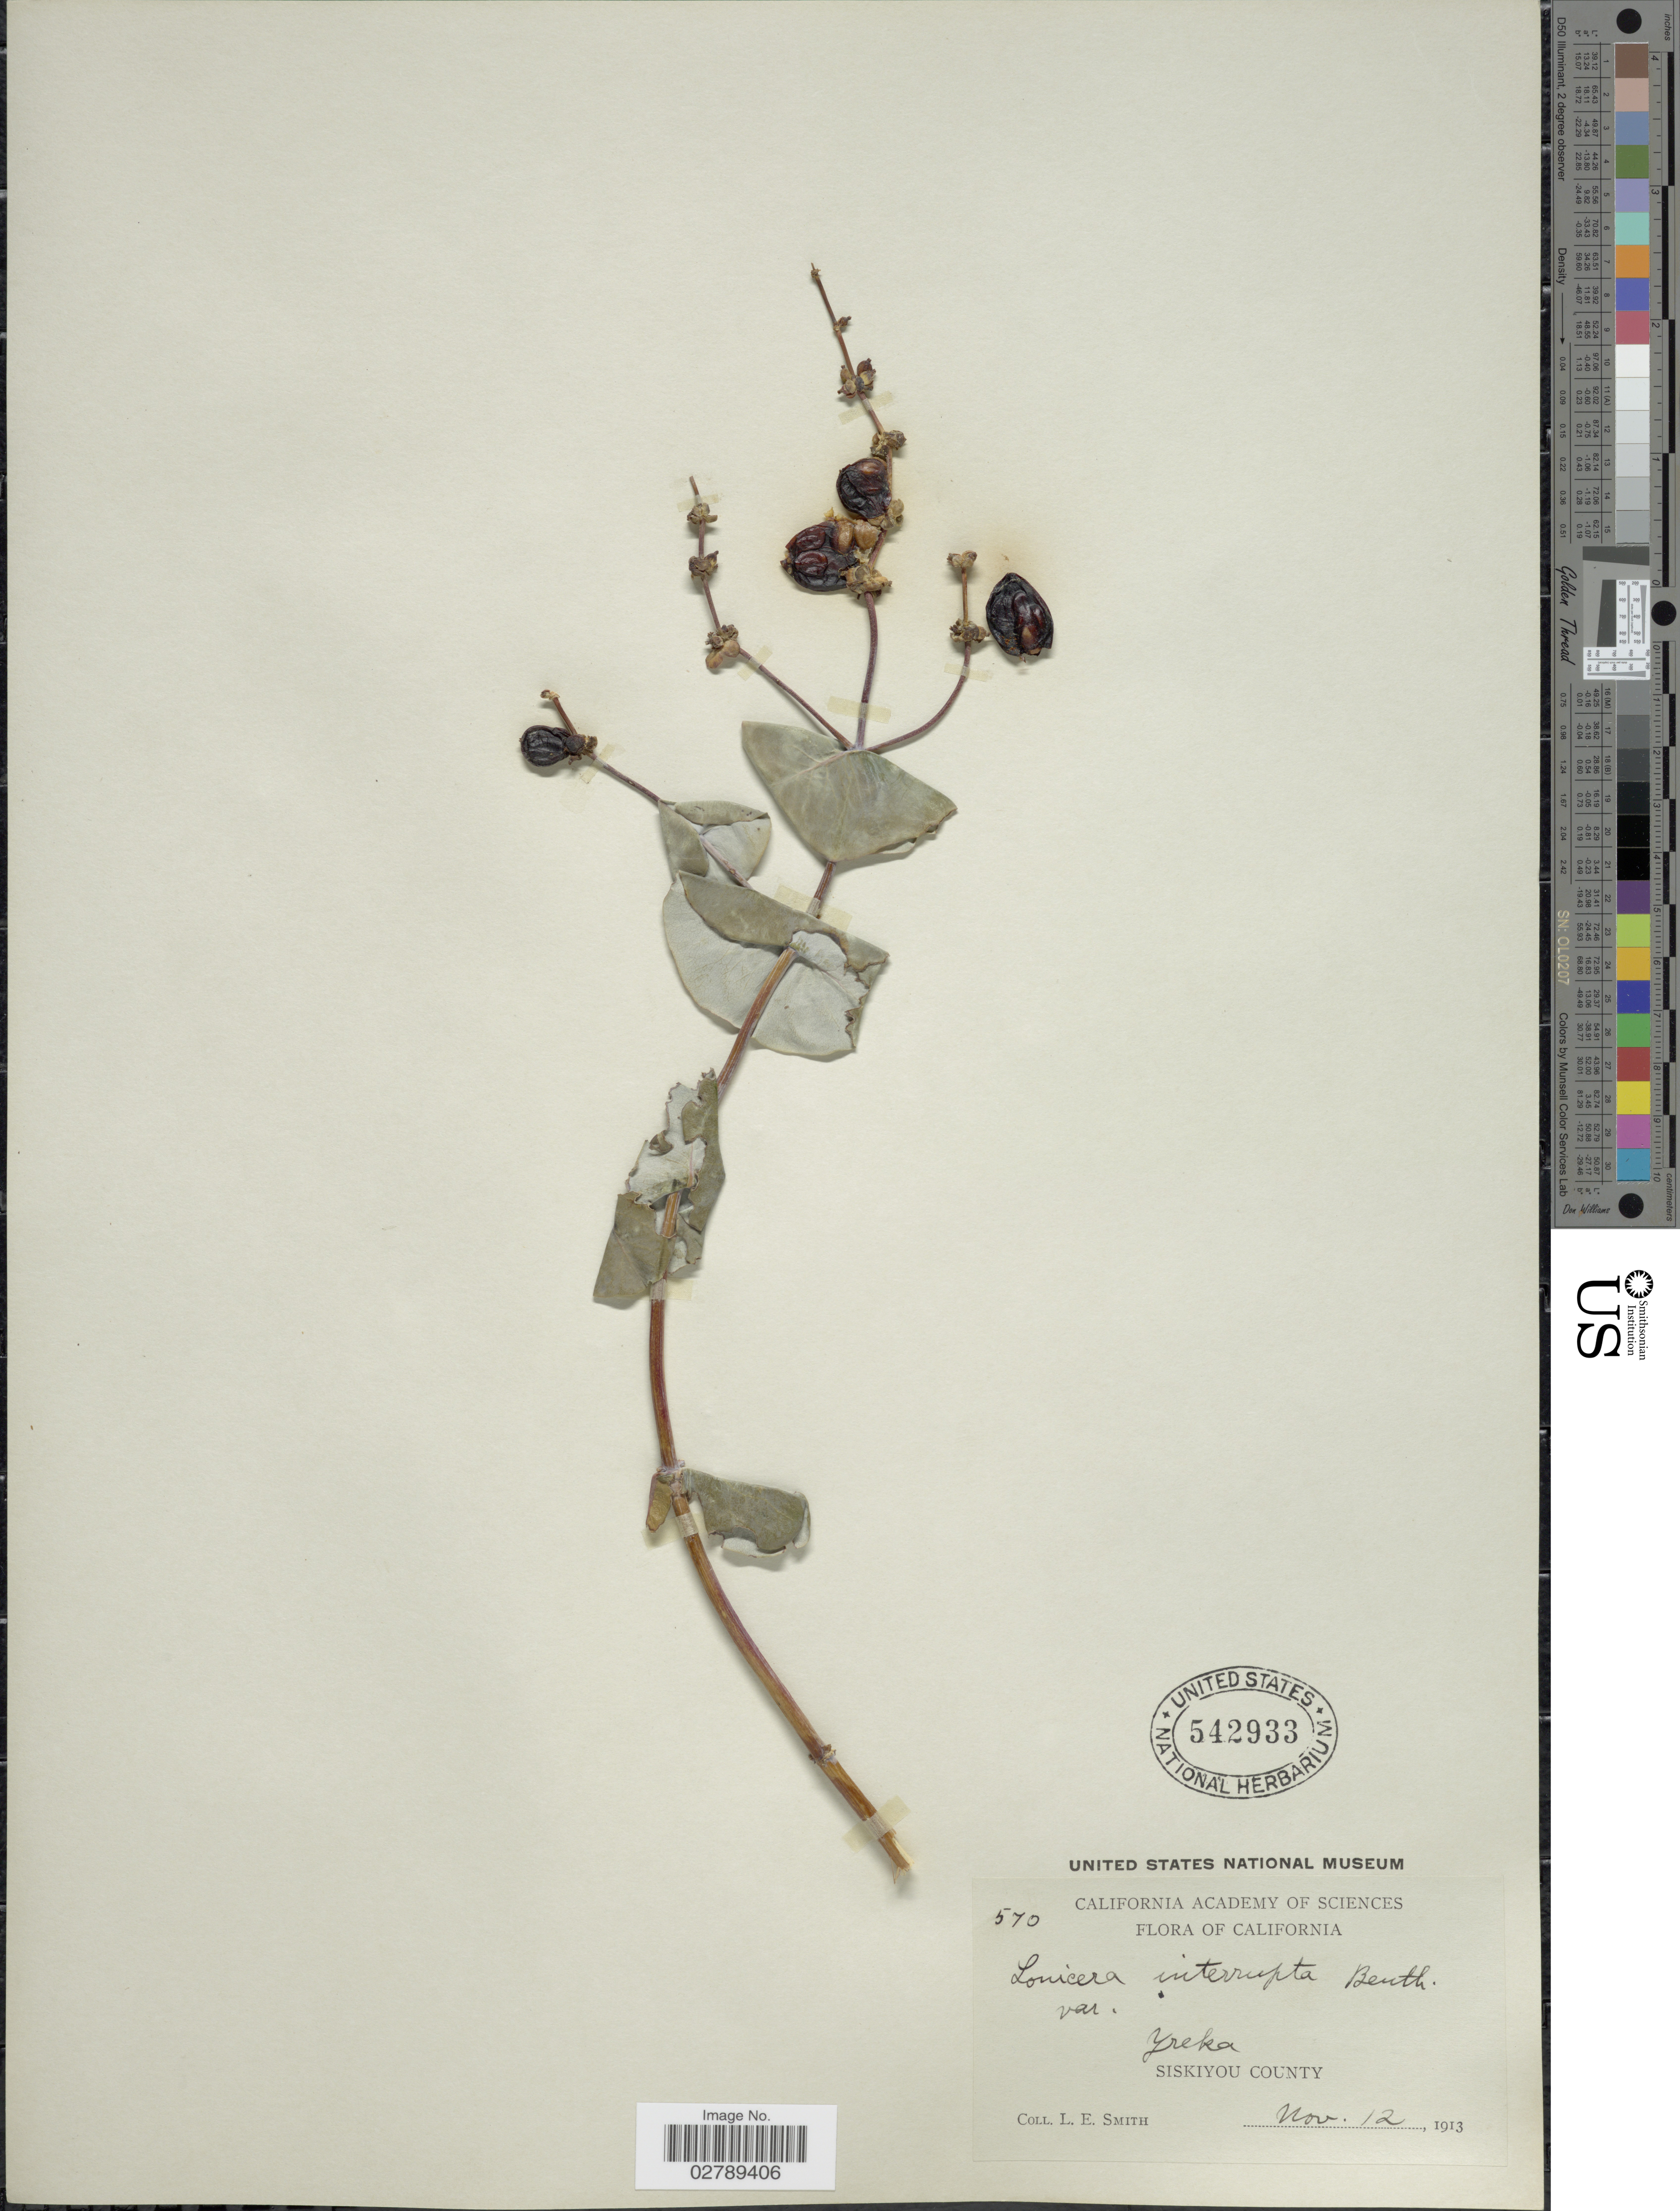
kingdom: Plantae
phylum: Tracheophyta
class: Magnoliopsida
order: Dipsacales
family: Caprifoliaceae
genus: Lonicera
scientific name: Lonicera interrupta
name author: Benth.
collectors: L. E. Smith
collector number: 570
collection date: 1913-11-12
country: United States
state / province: California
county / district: Siskiyou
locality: Yreka. Siskiyou County.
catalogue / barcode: US 542933